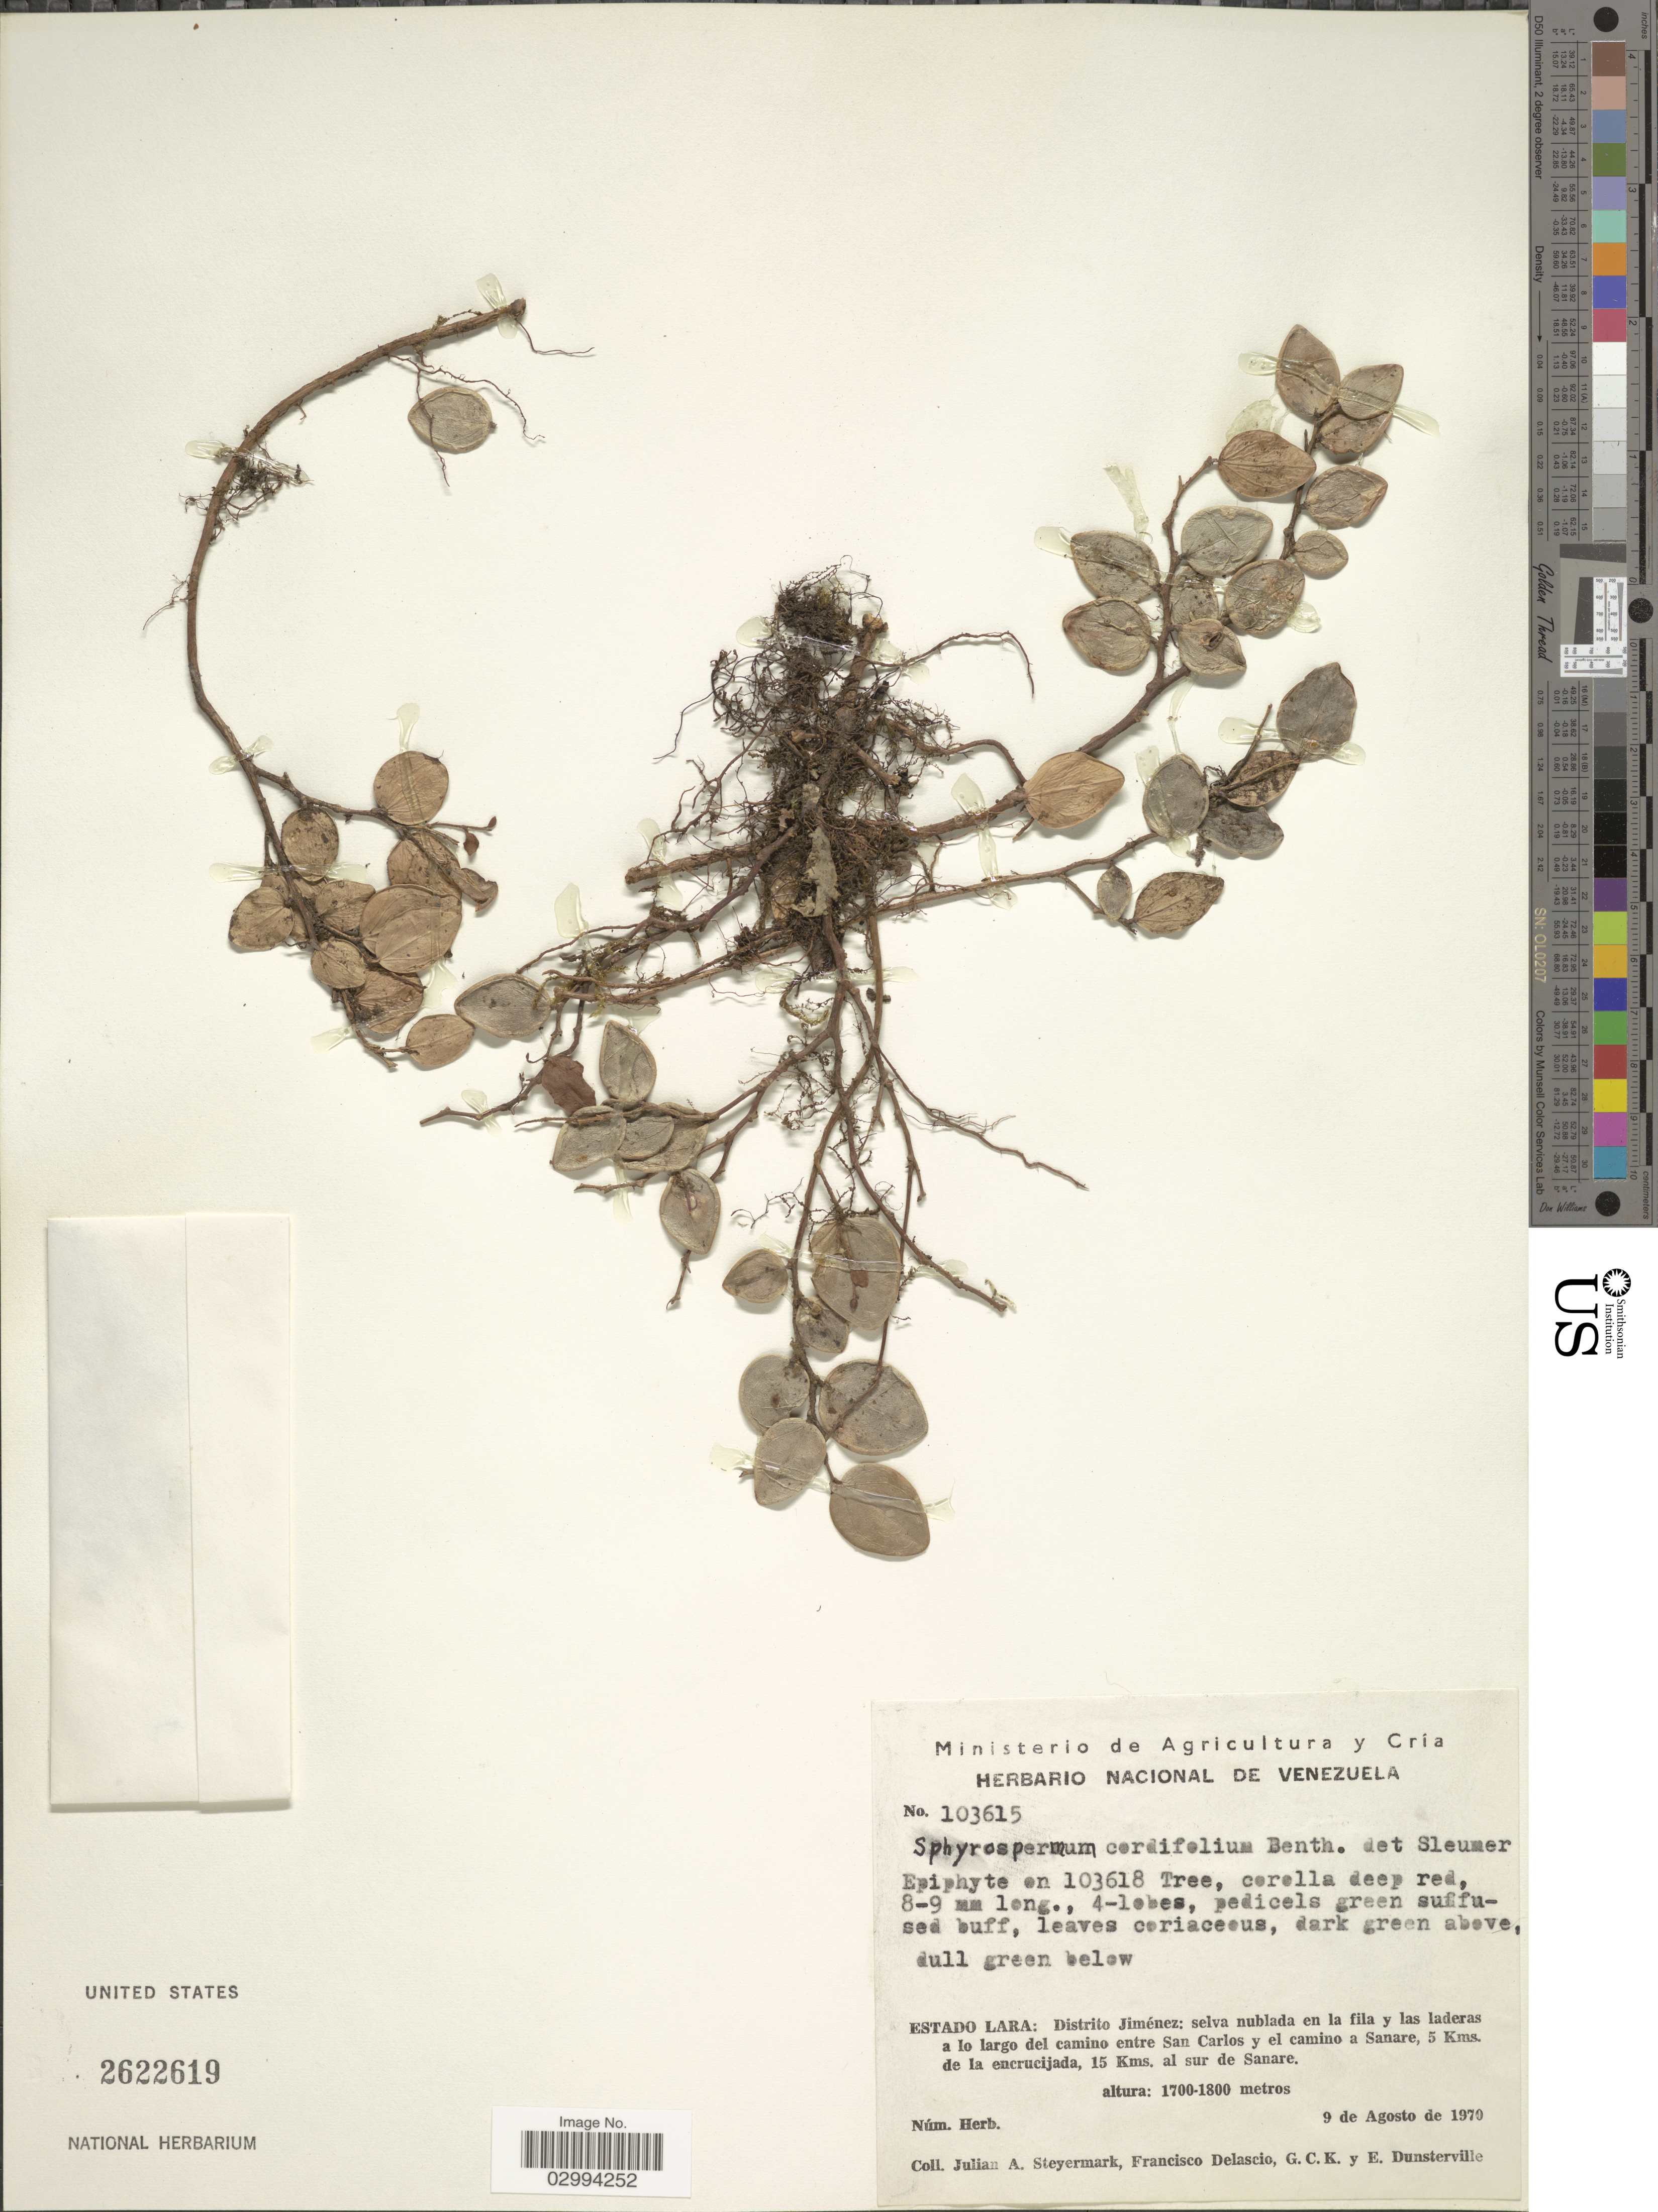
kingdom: Plantae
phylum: Tracheophyta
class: Magnoliopsida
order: Ericales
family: Ericaceae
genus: Sphyrospermum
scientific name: Sphyrospermum cordifolium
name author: Benth.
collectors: J. Steyermark, F. Delascio, G. C. K. Dunsterville & E. Dunsterville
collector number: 103615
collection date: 1970-08-09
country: Venezuela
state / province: Lara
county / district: Jiménez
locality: Distrito Jiménez: selva nublada en la fila y las laderas a lo largo del camino entre San Carlos y el camino a Sanare, 5 Kms. de la encrucijada, 15 Kms. al sur de Sanare.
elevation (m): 1700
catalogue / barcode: US 2622619